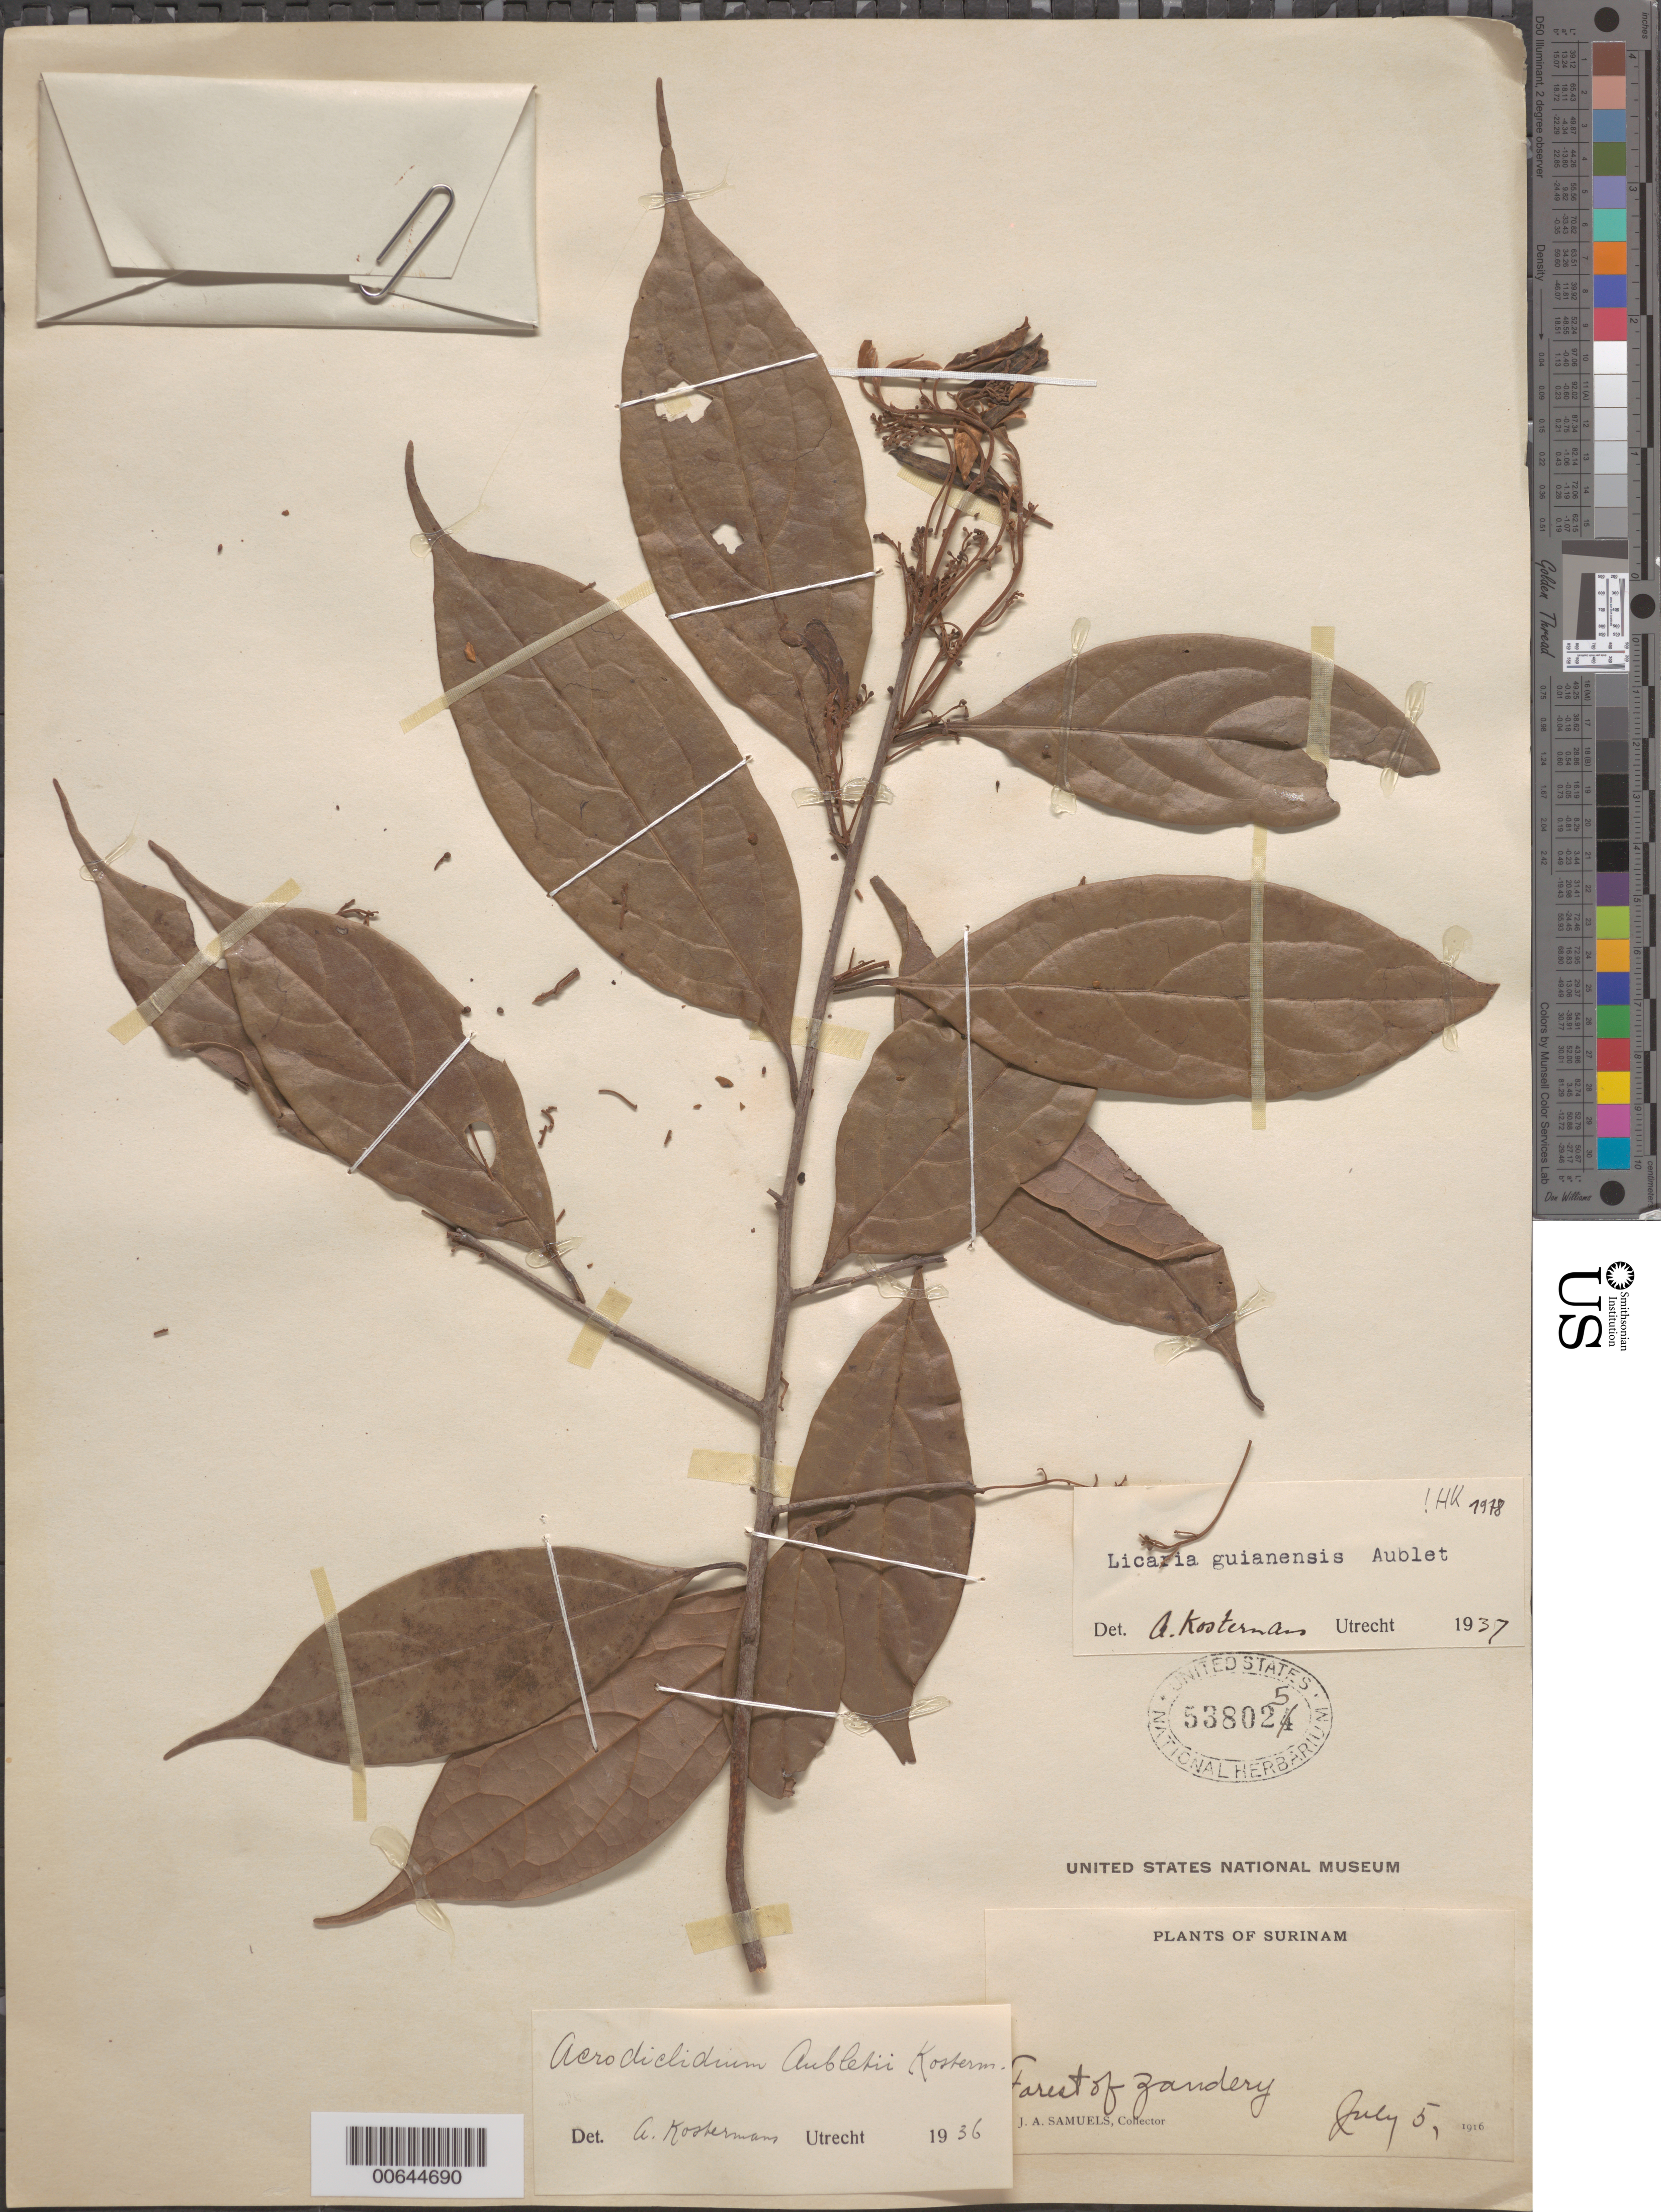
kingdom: Plantae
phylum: Tracheophyta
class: Magnoliopsida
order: Laurales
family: Lauraceae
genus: Licaria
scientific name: Licaria guianensis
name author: Aubl.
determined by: Kostermans, A. J. G. H.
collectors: J. A. Samuels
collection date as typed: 5-Jul-16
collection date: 1916-07-05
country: Suriname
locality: Zanderij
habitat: Forest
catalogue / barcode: US 538025